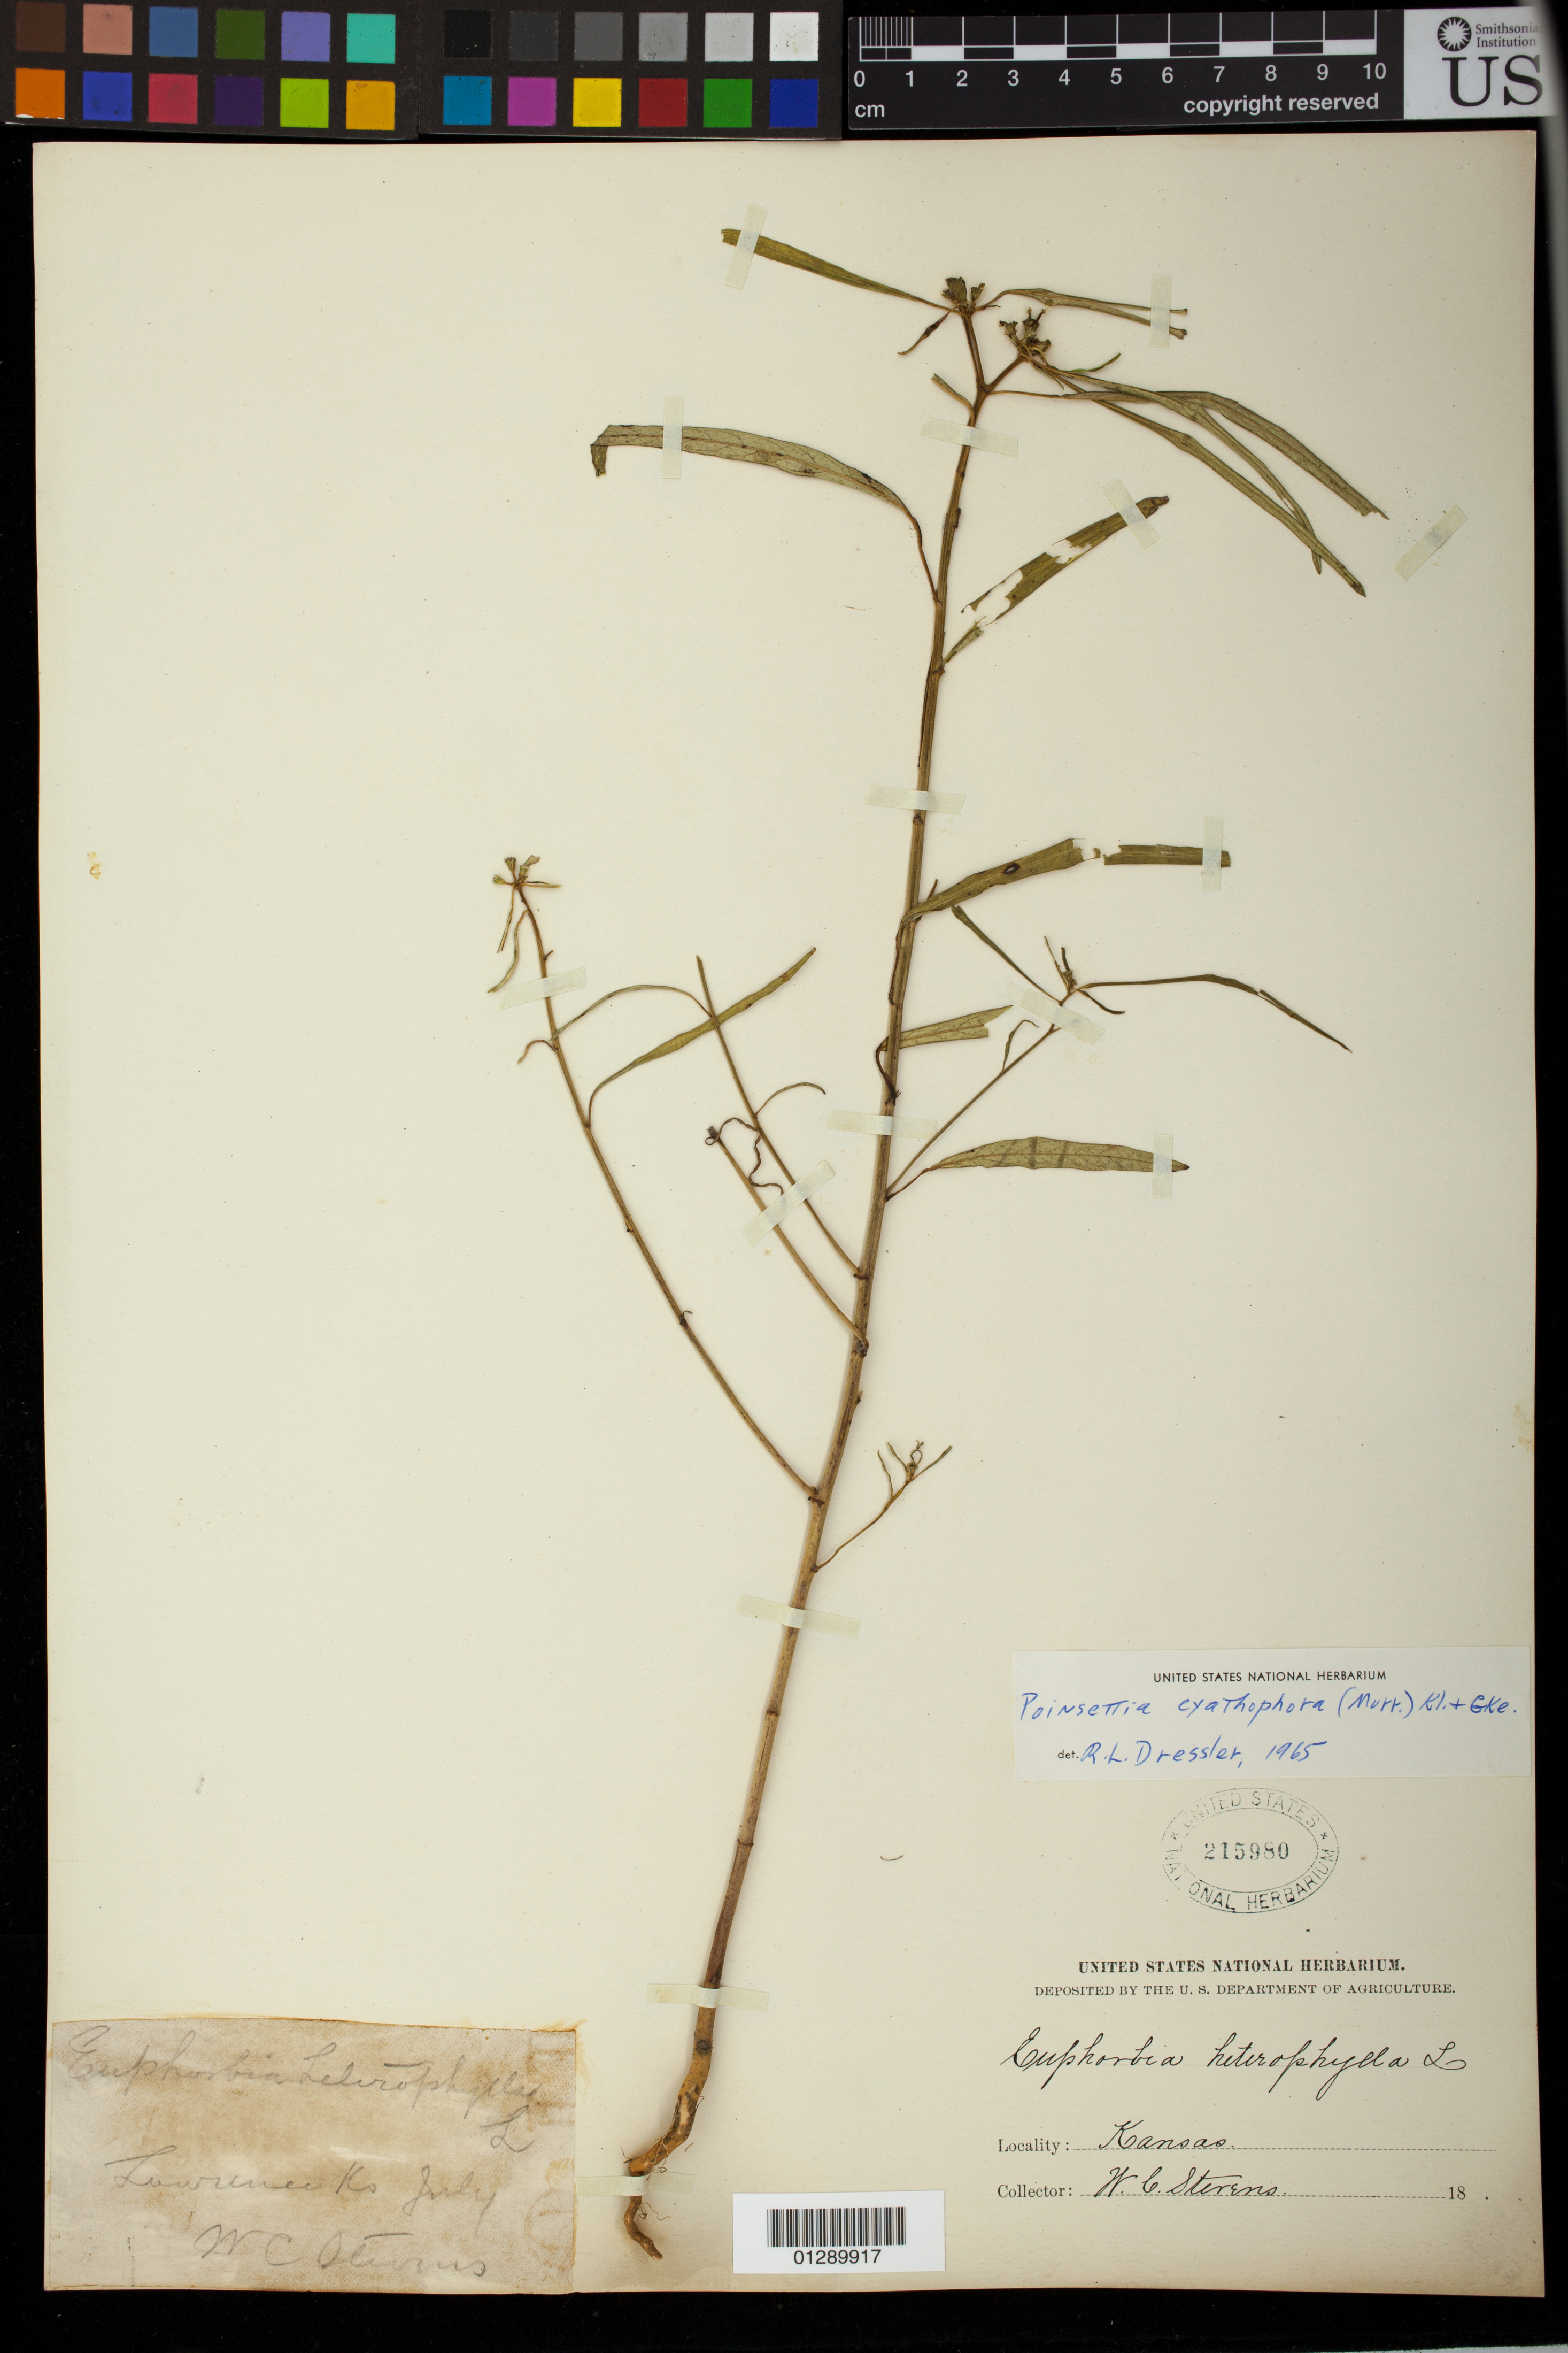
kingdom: Plantae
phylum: Tracheophyta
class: Magnoliopsida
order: Malpighiales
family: Euphorbiaceae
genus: Euphorbia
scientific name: Euphorbia heterophylla var. cyathophora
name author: (Murr.) Griseb.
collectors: W. Sterens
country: United States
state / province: Kansas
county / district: Douglas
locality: Lawrence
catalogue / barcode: US 215980